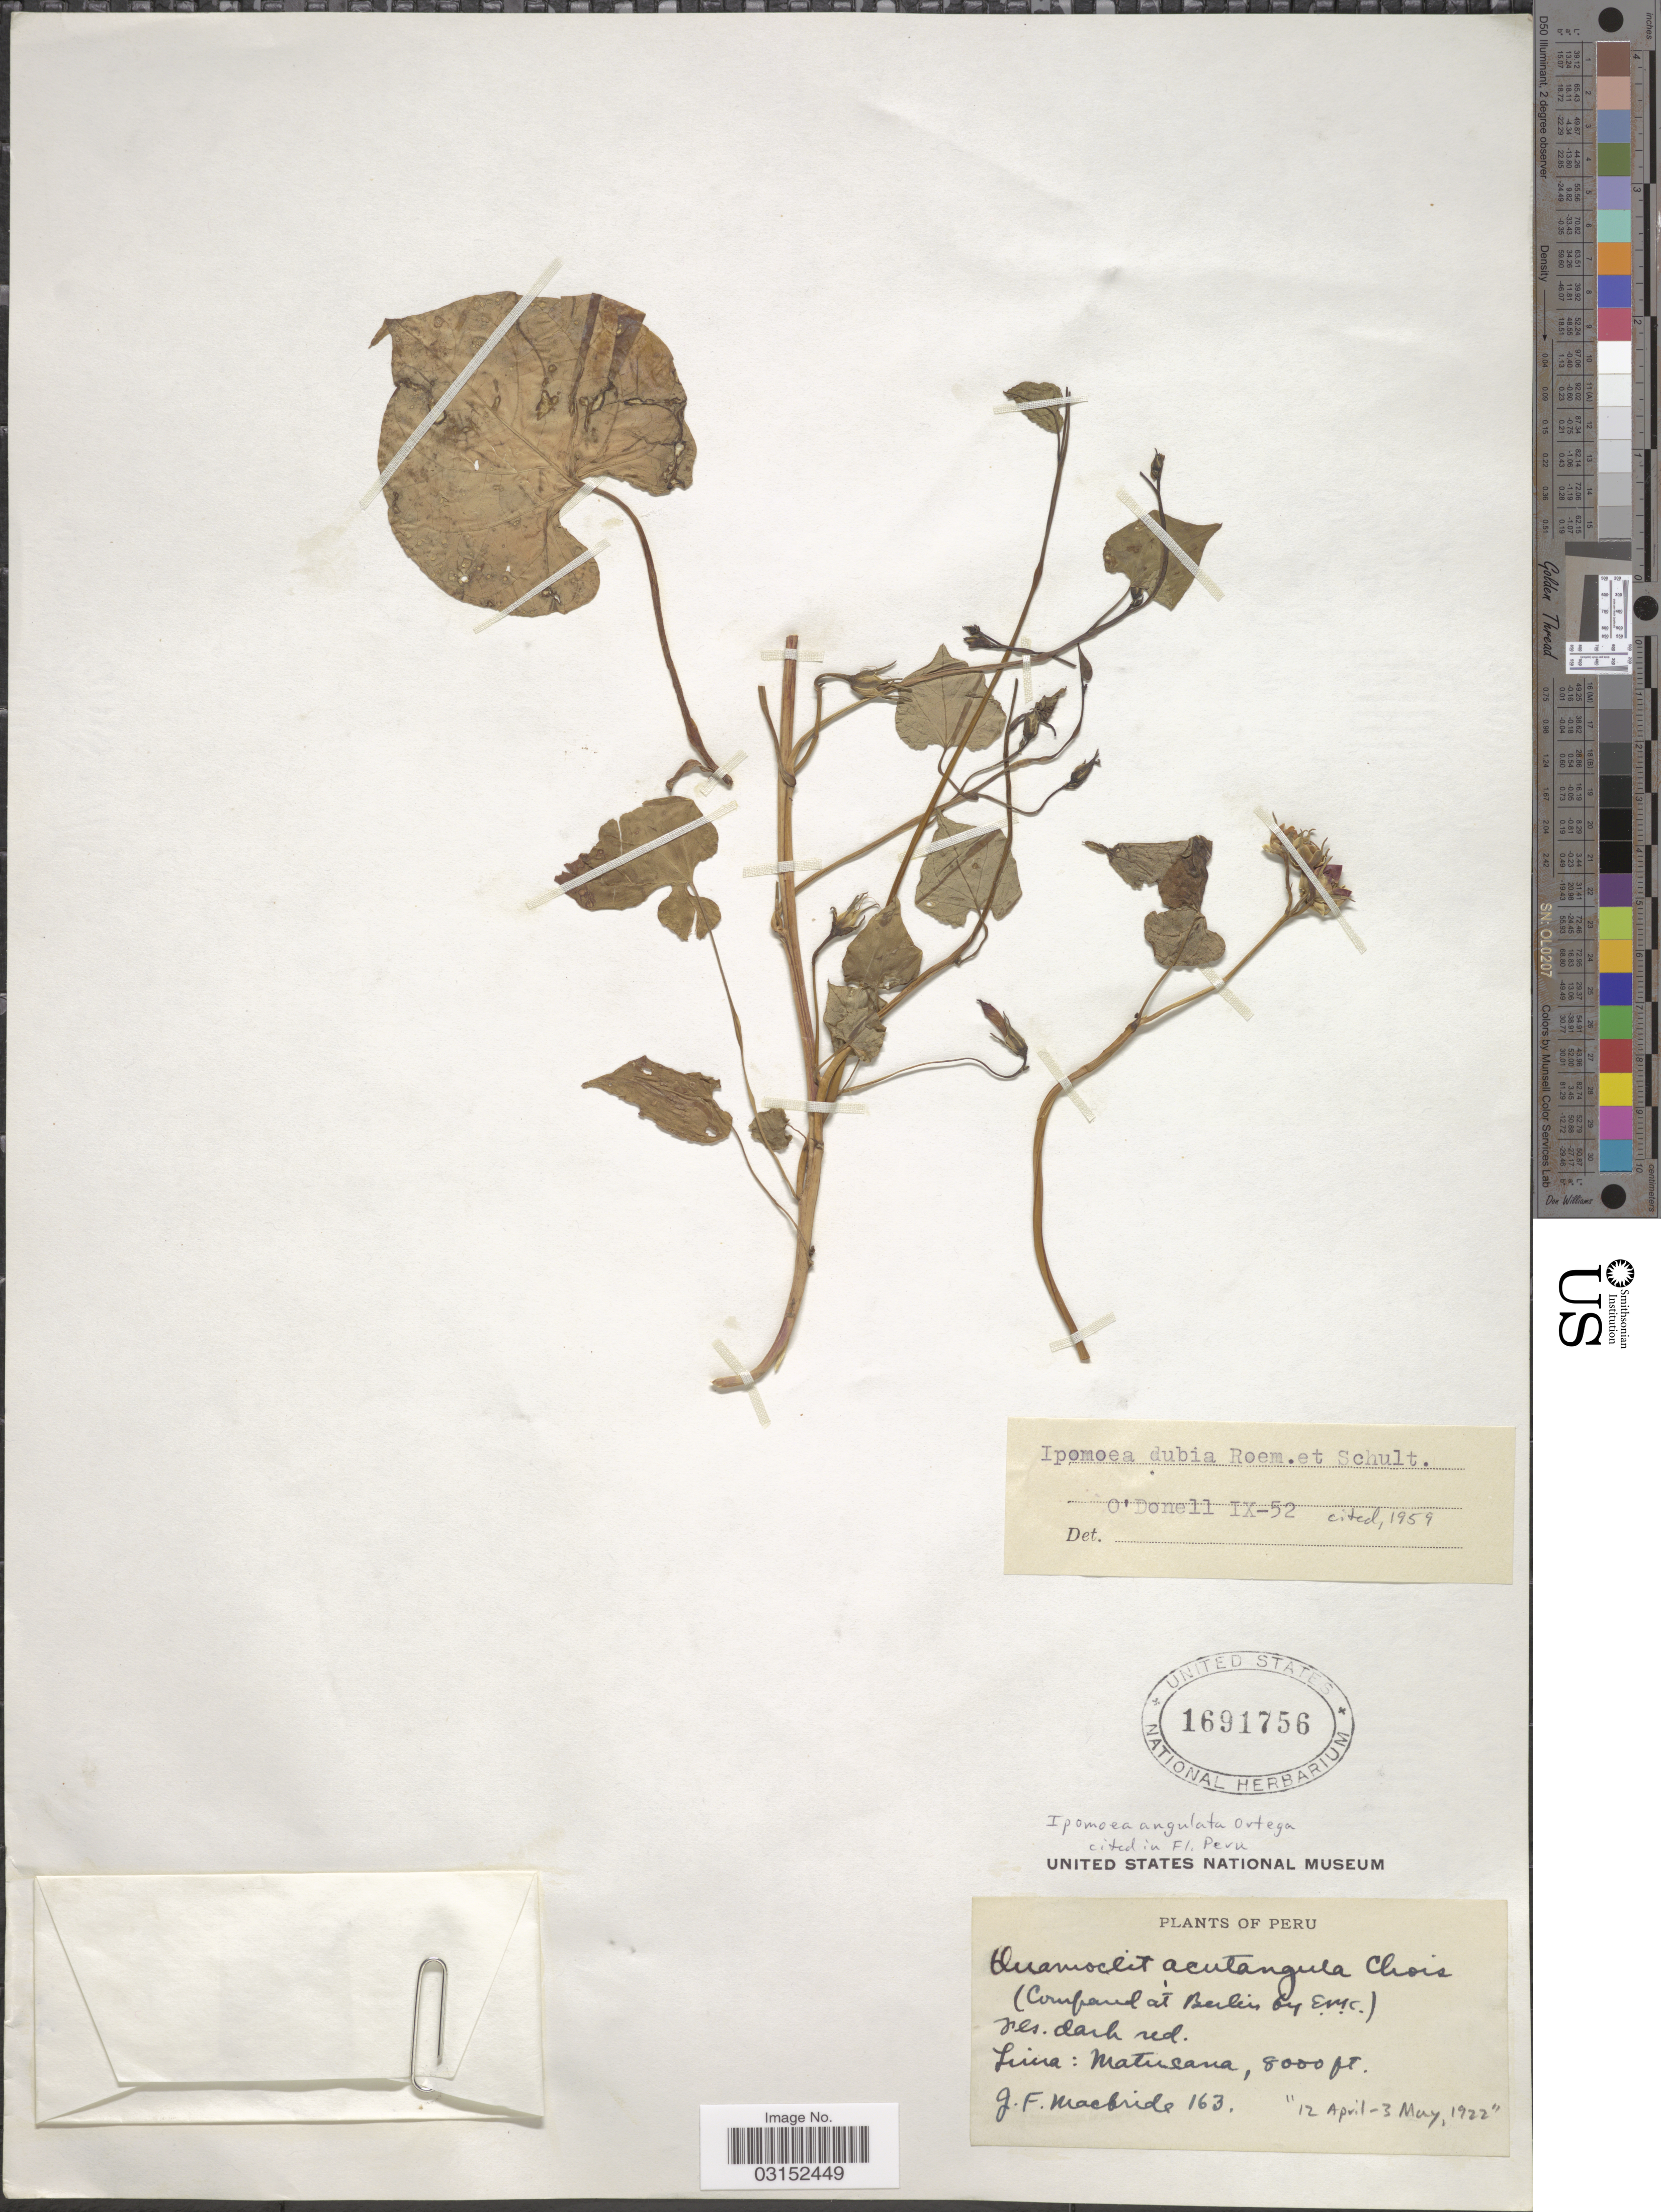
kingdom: Plantae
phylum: Tracheophyta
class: Magnoliopsida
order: Solanales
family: Convolvulaceae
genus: Ipomoea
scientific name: Ipomoea dubia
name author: Roem. & Schult.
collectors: J. F. Macbride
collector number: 163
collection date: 1922-04-12/1922-05-03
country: Peru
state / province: Lima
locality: Lima: Matucana.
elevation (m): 2438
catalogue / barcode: US 1691756